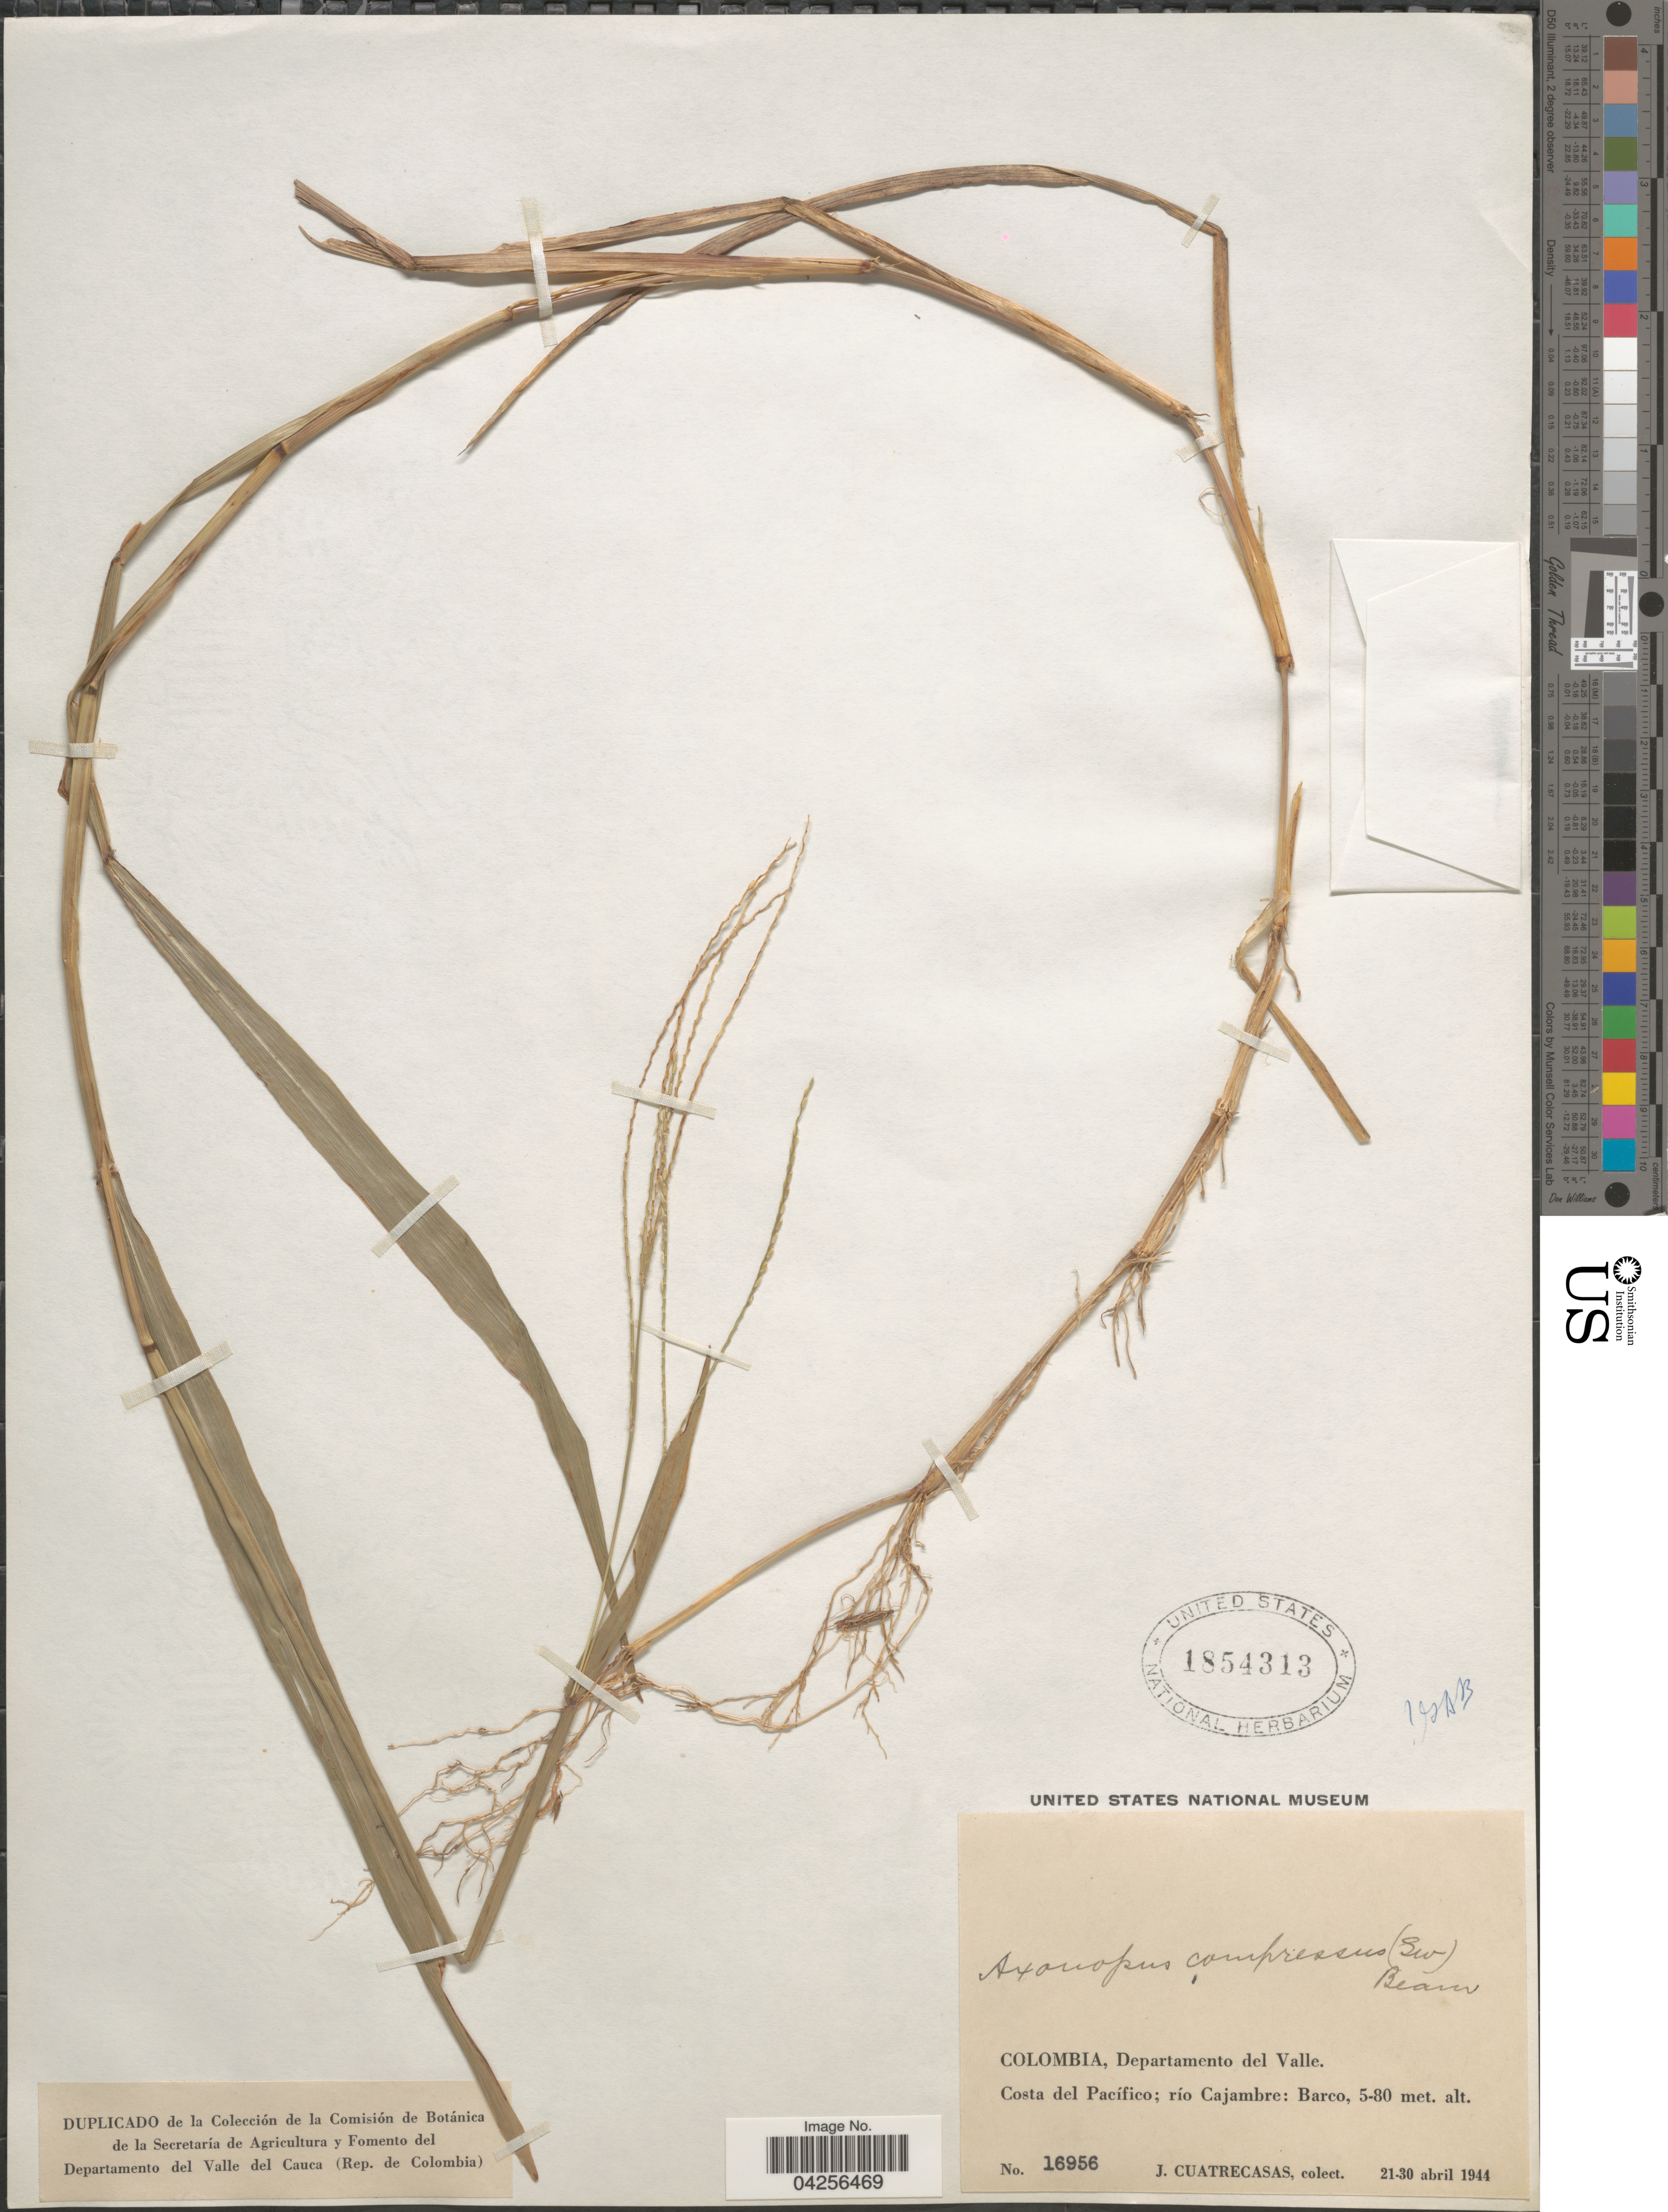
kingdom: Plantae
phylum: Tracheophyta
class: Liliopsida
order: Poales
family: Poaceae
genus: Axonopus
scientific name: Axonopus compressus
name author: (Sw.) P. Beauv.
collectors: J. Cuatrecasas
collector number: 16956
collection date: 1944-04-21/1944-04-30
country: Colombia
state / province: Valle del Cauca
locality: Departamento del Valle. Costa del Pacífico; río Cajambre: Barco.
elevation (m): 5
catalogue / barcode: US 1854313